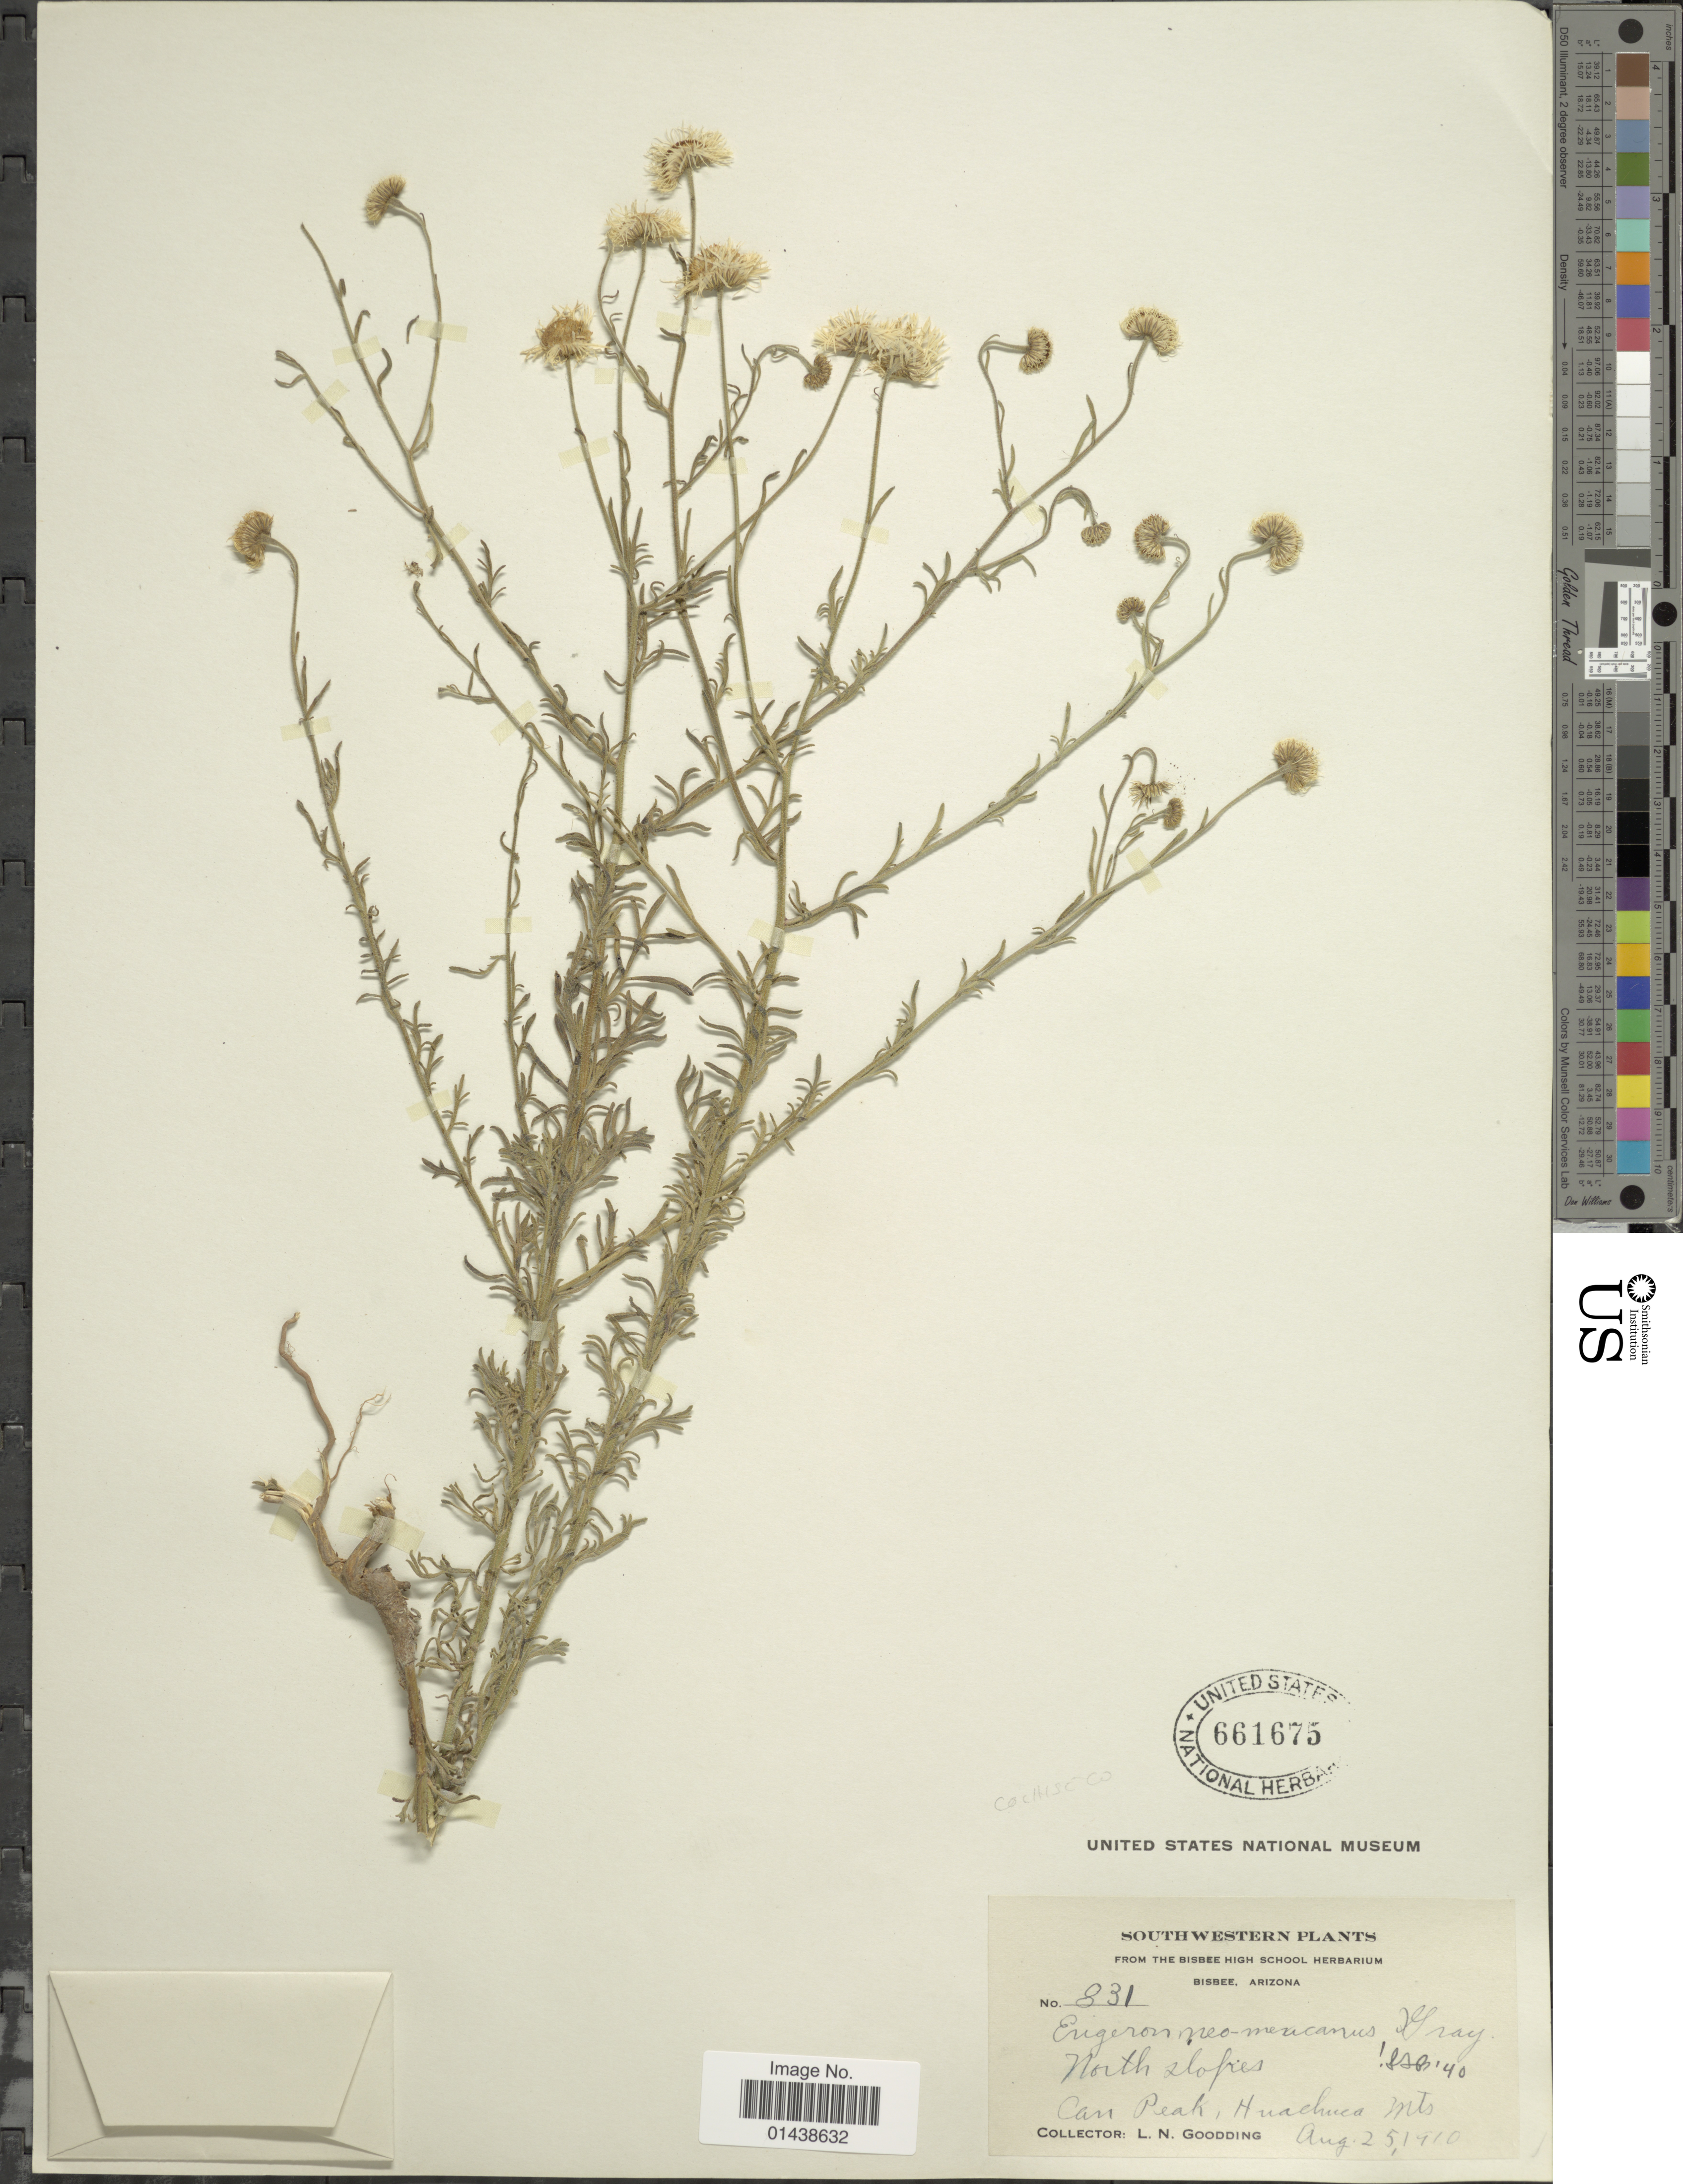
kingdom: Plantae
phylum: Tracheophyta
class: Magnoliopsida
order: Asterales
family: Asteraceae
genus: Erigeron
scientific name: Erigeron neomexicanus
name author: A. Gray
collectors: L. N. Goodding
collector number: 831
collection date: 1910-08-25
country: United States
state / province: Arizona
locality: Southwestern. North slopes. Can Peak, Huachuca Mts.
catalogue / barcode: US 661675